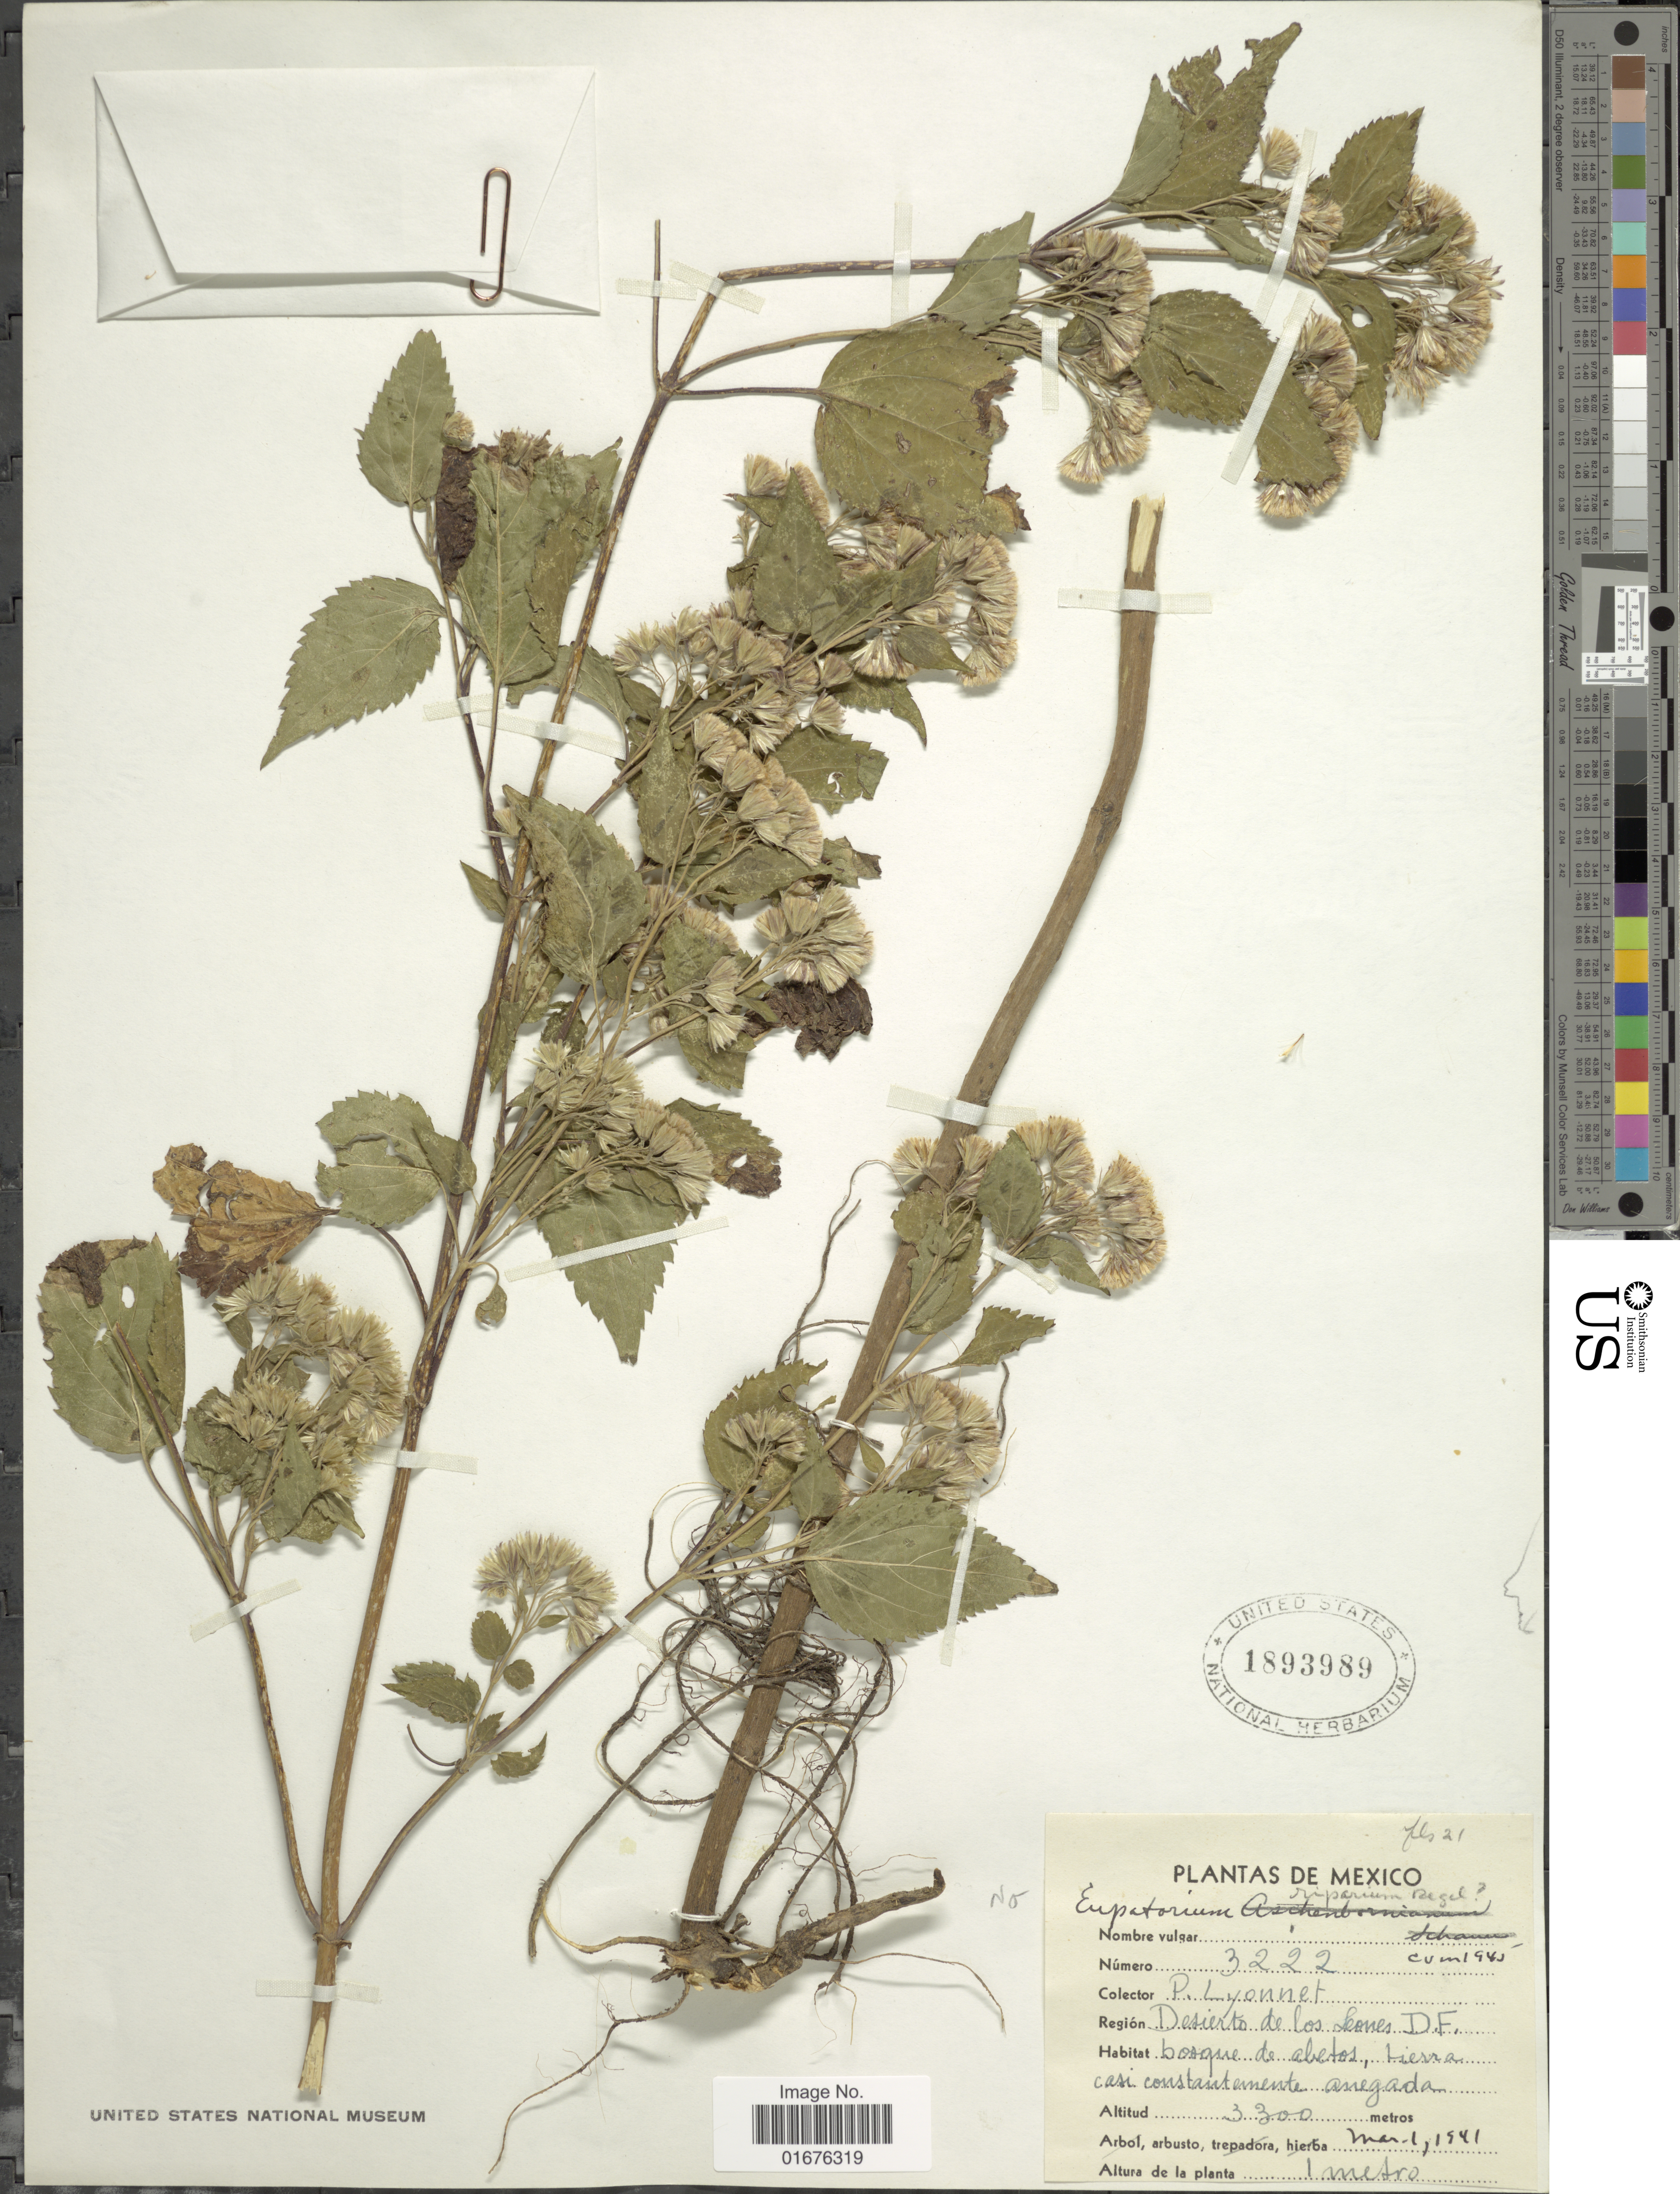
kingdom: Plantae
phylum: Tracheophyta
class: Magnoliopsida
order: Asterales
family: Asteraceae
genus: Ageratina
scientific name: Ageratina pazcuarensis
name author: (Kunth) R.M. King & H. Rob.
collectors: P. Lyonnet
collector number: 3222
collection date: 1941-03-01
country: Mexico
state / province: Distrito Federal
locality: Desierto de los Leones, bosque de abetos, Sierra casi constantemente arregada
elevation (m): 3300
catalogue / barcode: US 183989